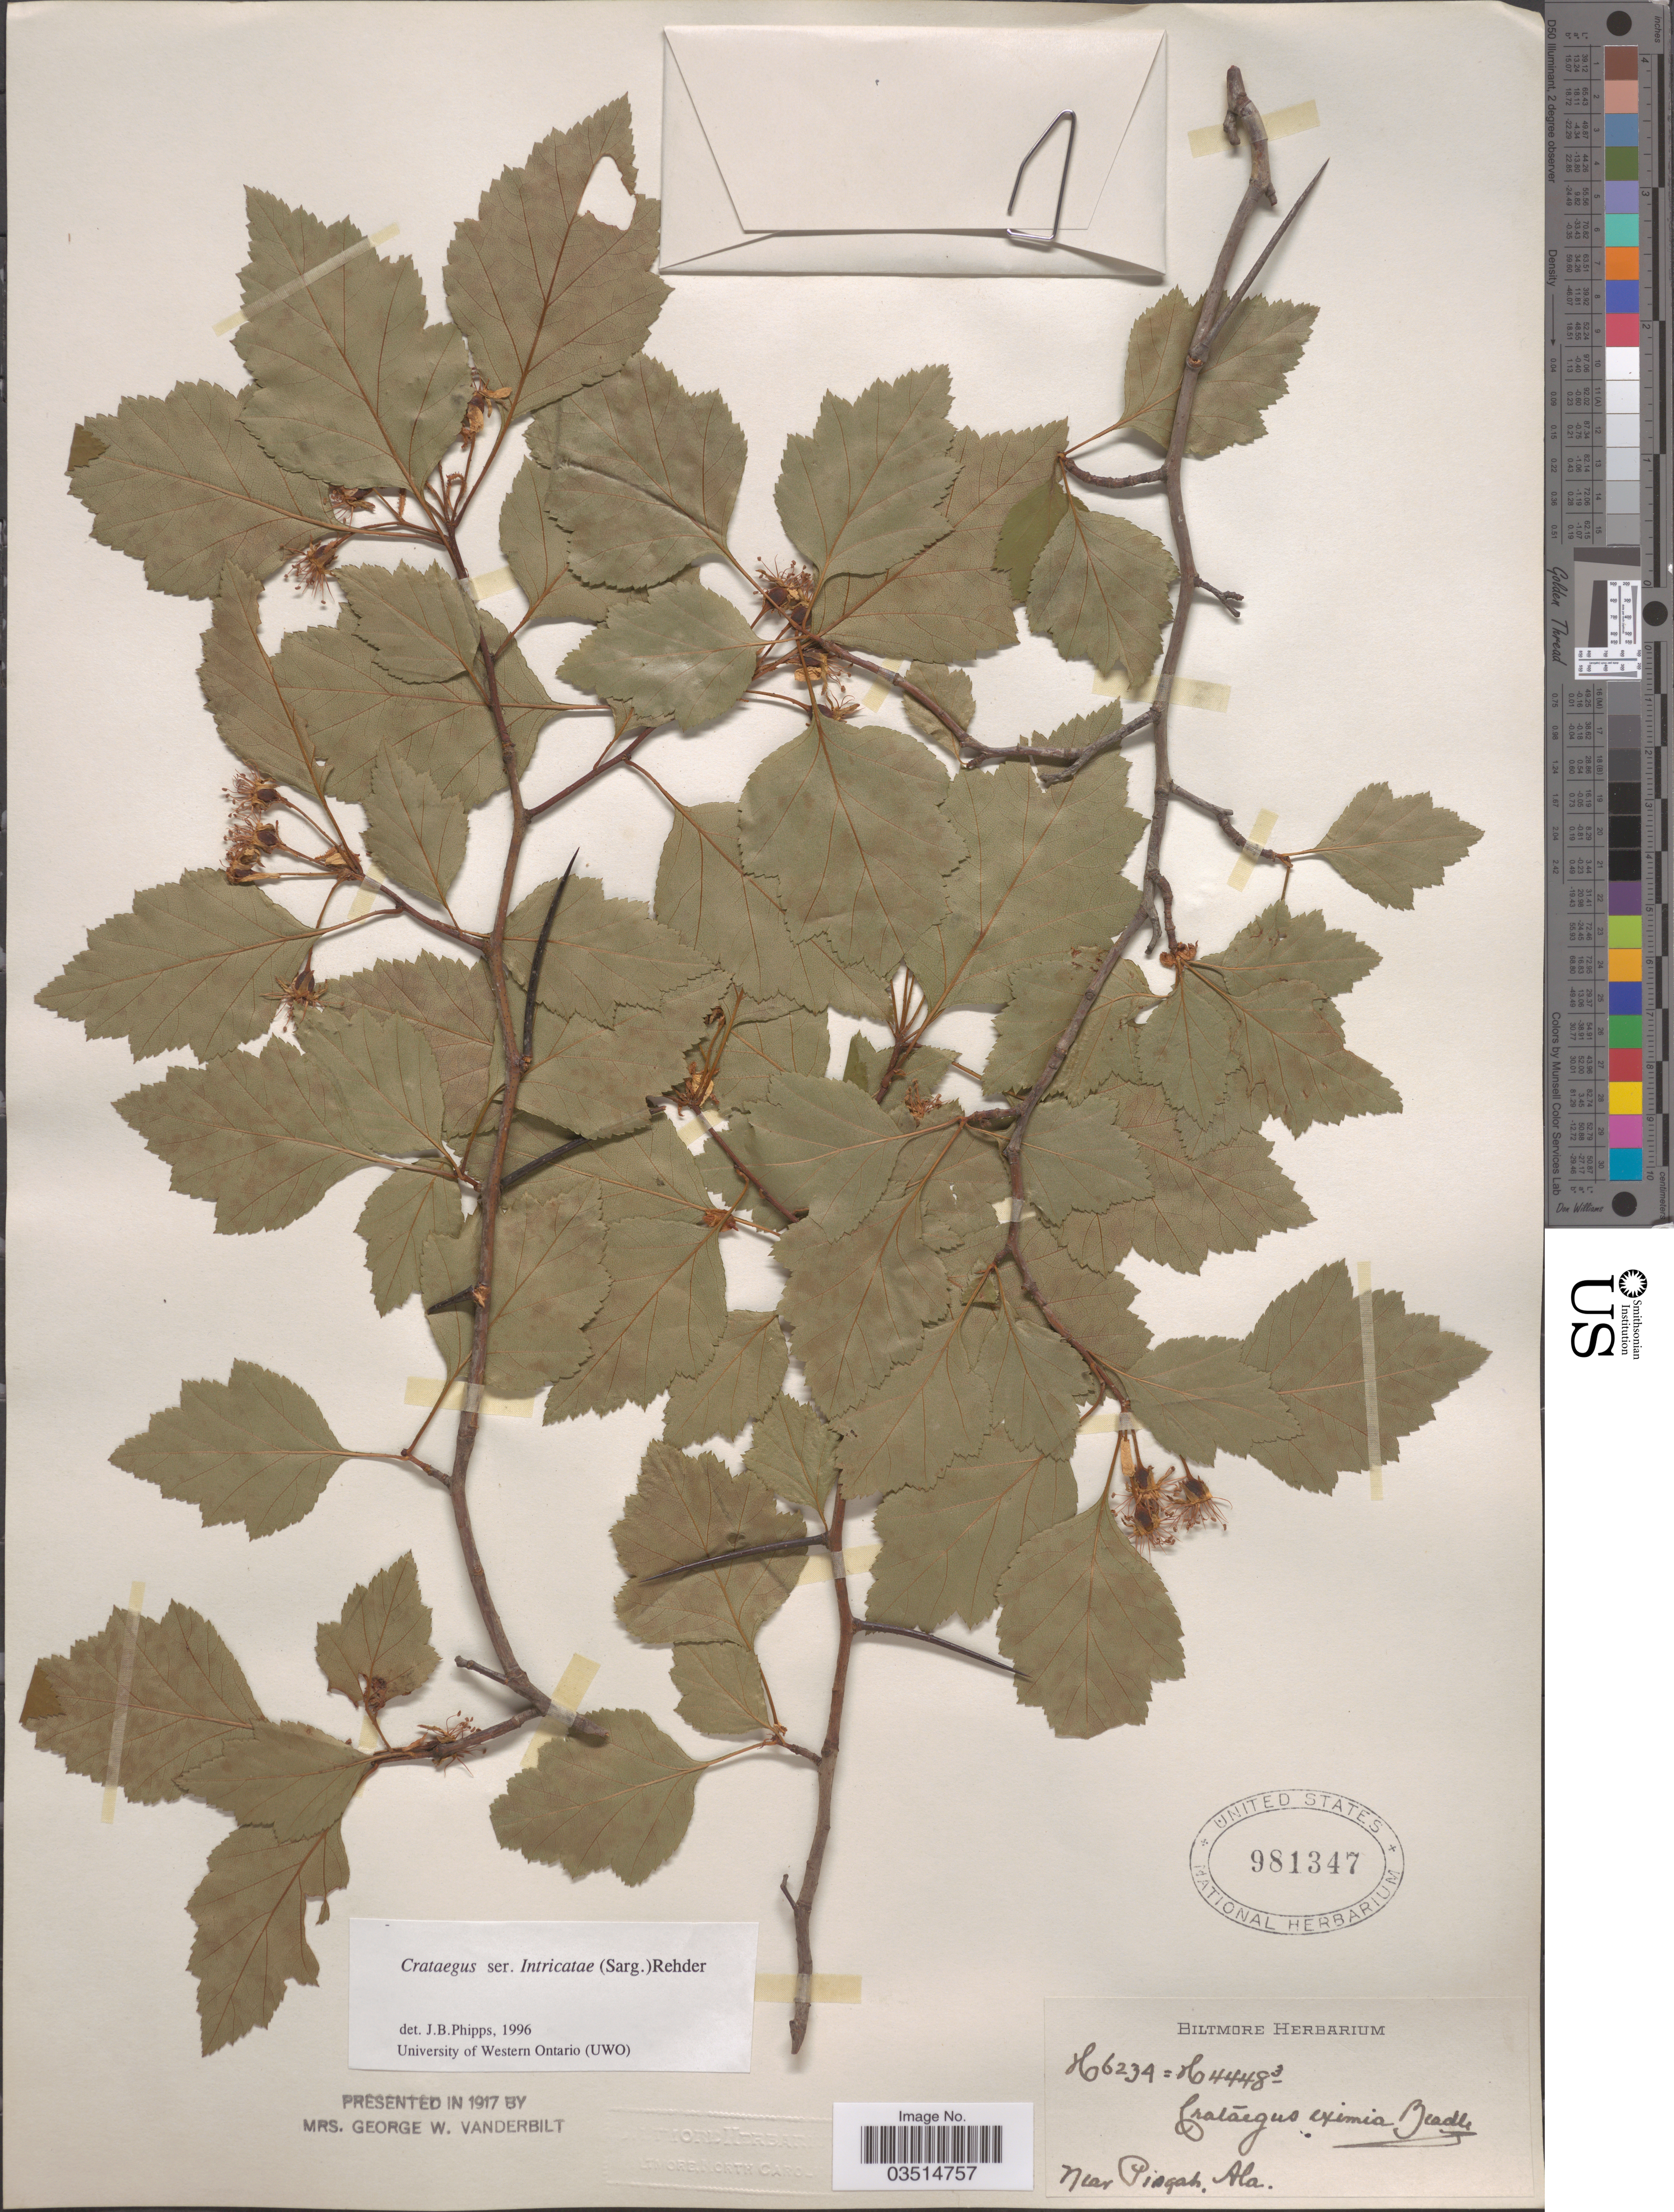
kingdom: Plantae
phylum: Tracheophyta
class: Magnoliopsida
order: Rosales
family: Rosaceae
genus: Crataegus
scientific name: Crataegus eximia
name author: Beadle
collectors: ex herb. Biltmore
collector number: H6234=H44483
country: United States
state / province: Alabama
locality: Near Pisgah.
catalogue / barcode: US 981347